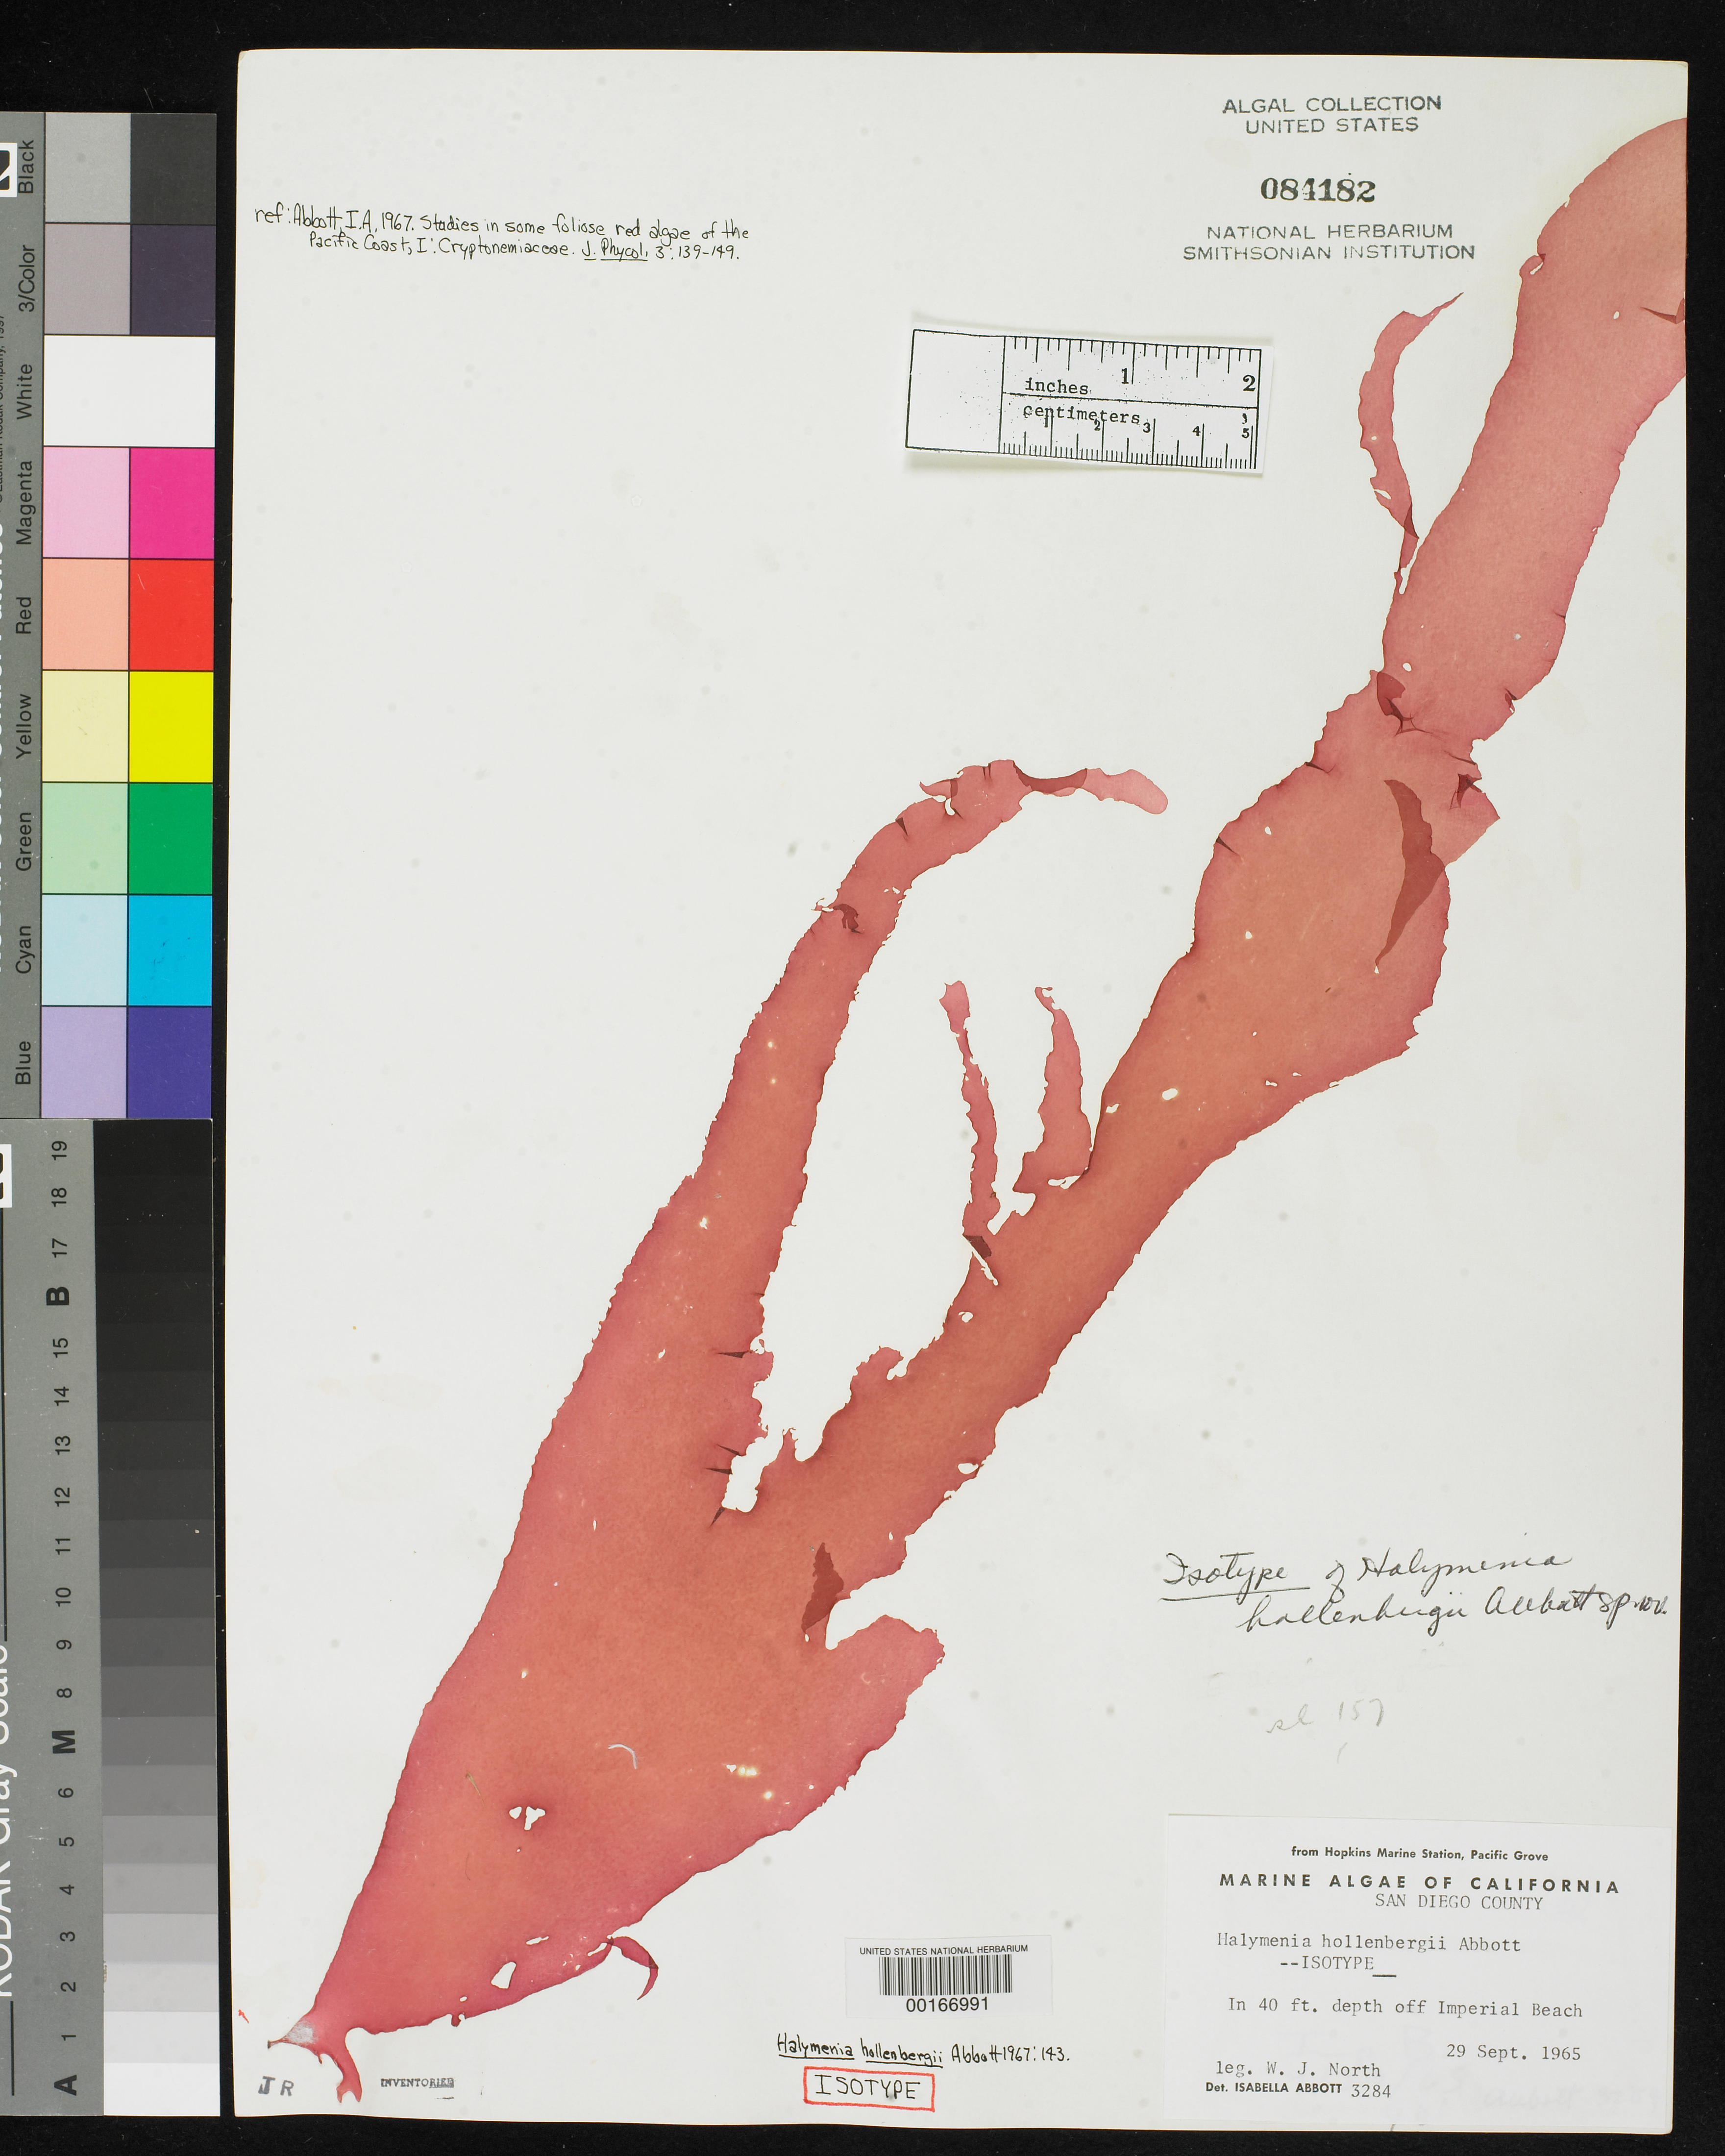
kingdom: Plantae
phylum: Rhodophyta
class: Florideophyceae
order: Halymeniales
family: Halymeniaceae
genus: Halymenia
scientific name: Halymenia hollenbergii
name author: I.A. Abbott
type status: Isotype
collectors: W. North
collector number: IAA 3284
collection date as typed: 29 Sep 1965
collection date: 1965-09-29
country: United States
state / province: California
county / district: San Diego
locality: Imperial Beach.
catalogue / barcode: US 84182